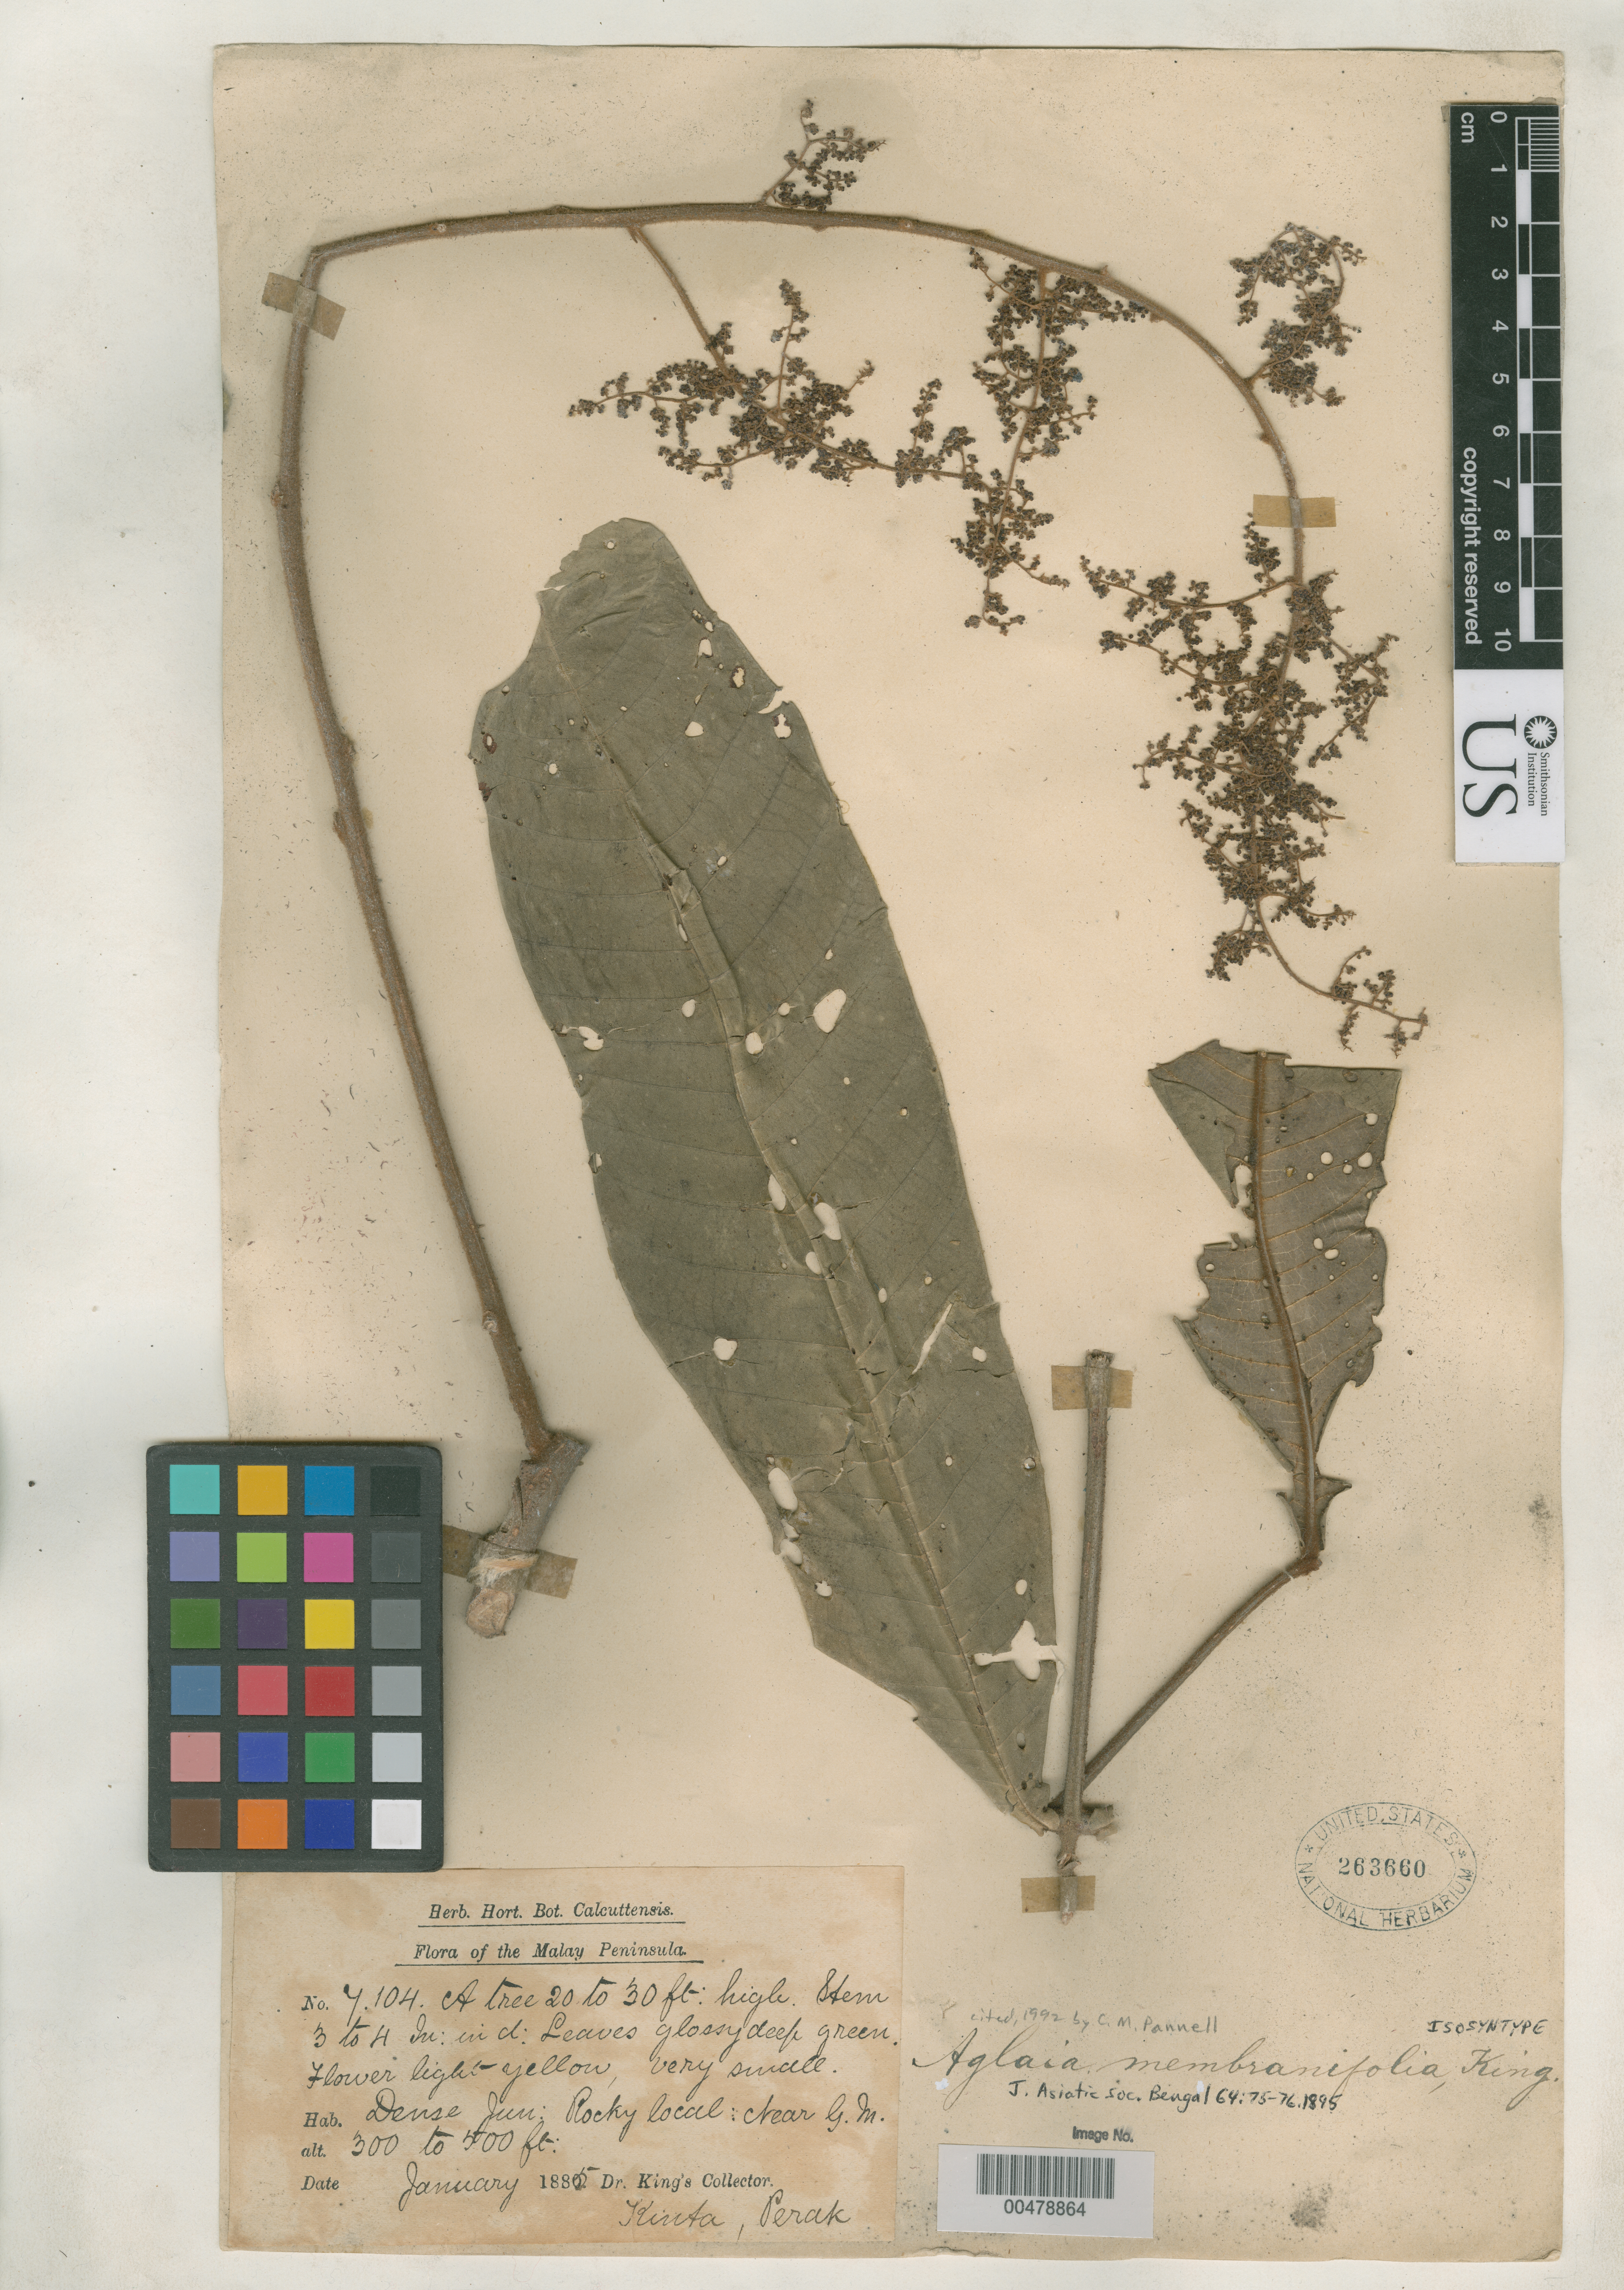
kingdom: Plantae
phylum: Tracheophyta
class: Magnoliopsida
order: Sapindales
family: Meliaceae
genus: Aglaia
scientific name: Aglaia membranifolia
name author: King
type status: Isosyntype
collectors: Dr. King's collector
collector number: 7104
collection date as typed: Jan 1885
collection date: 1885-01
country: Malaysia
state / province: Perak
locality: Kinta. [Malay Peninsula]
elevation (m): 91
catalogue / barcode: US 263660